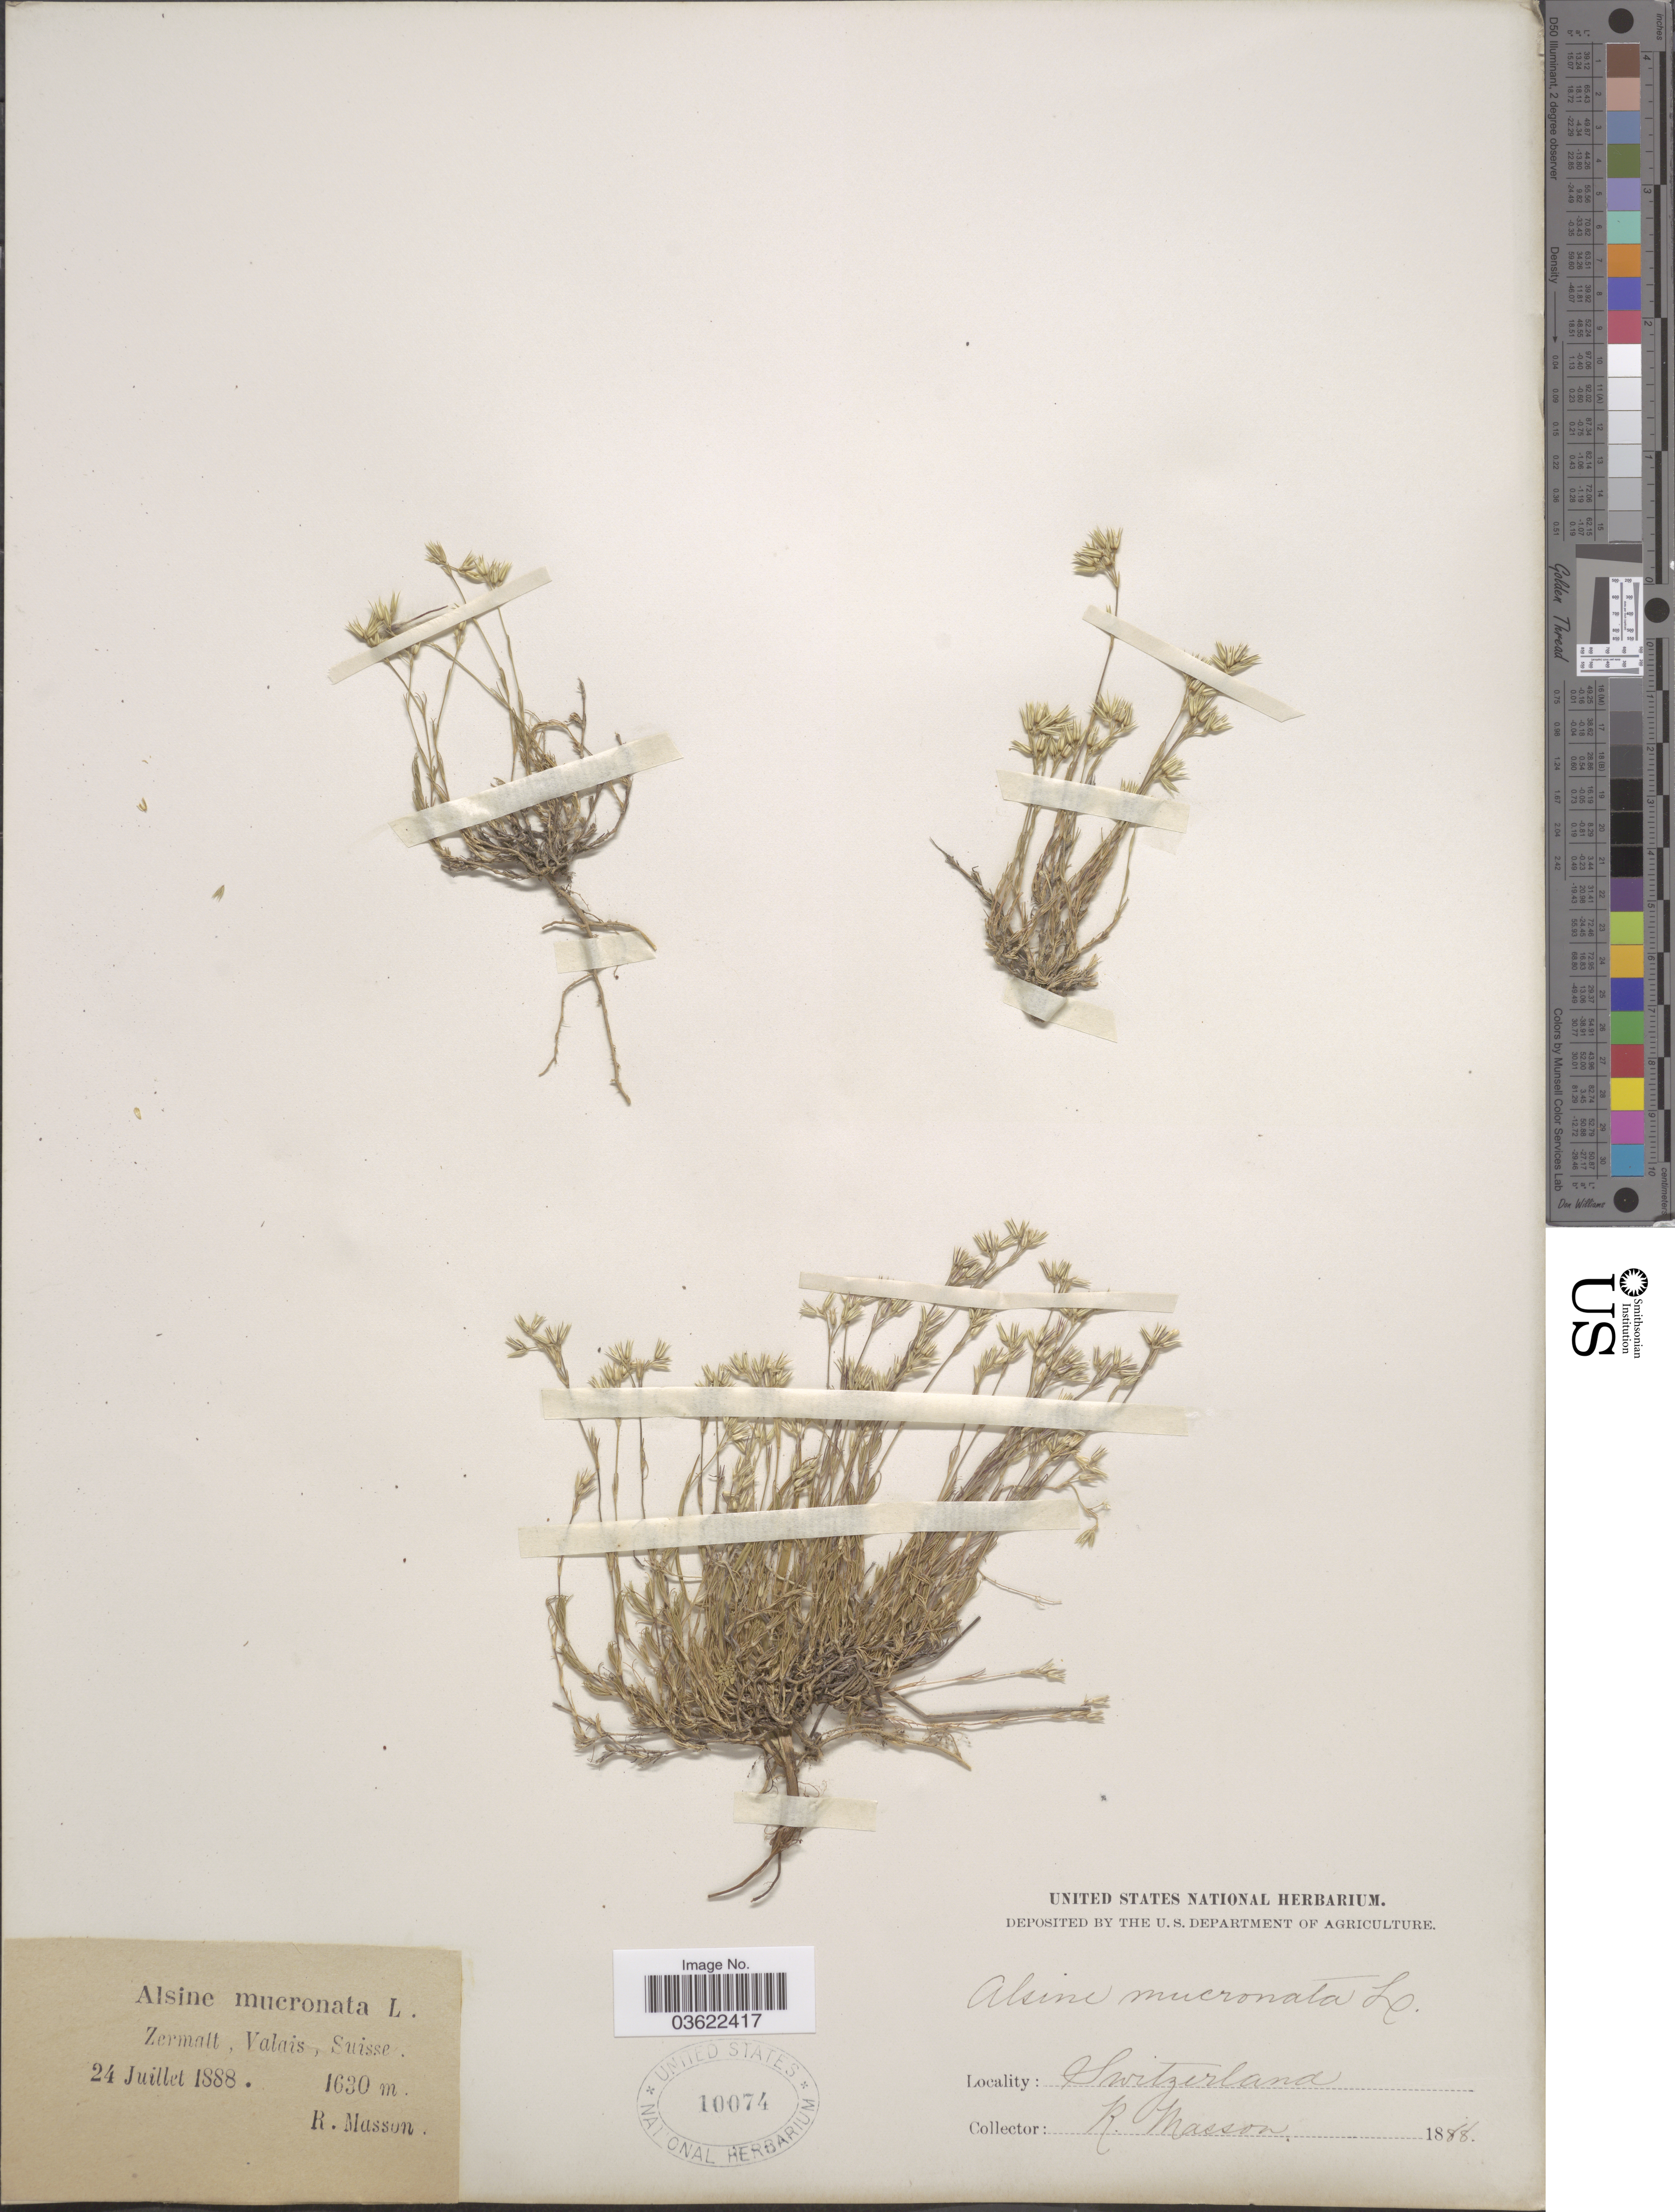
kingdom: Plantae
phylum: Tracheophyta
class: Magnoliopsida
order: Caryophyllales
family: Caryophyllaceae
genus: Arenaria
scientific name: Arenaria mucronata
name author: L.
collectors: R. Masson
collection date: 1888-07-24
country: Switzerland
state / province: Valais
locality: Zermatt, Valais, Suisse.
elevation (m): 1630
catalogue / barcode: US 10074